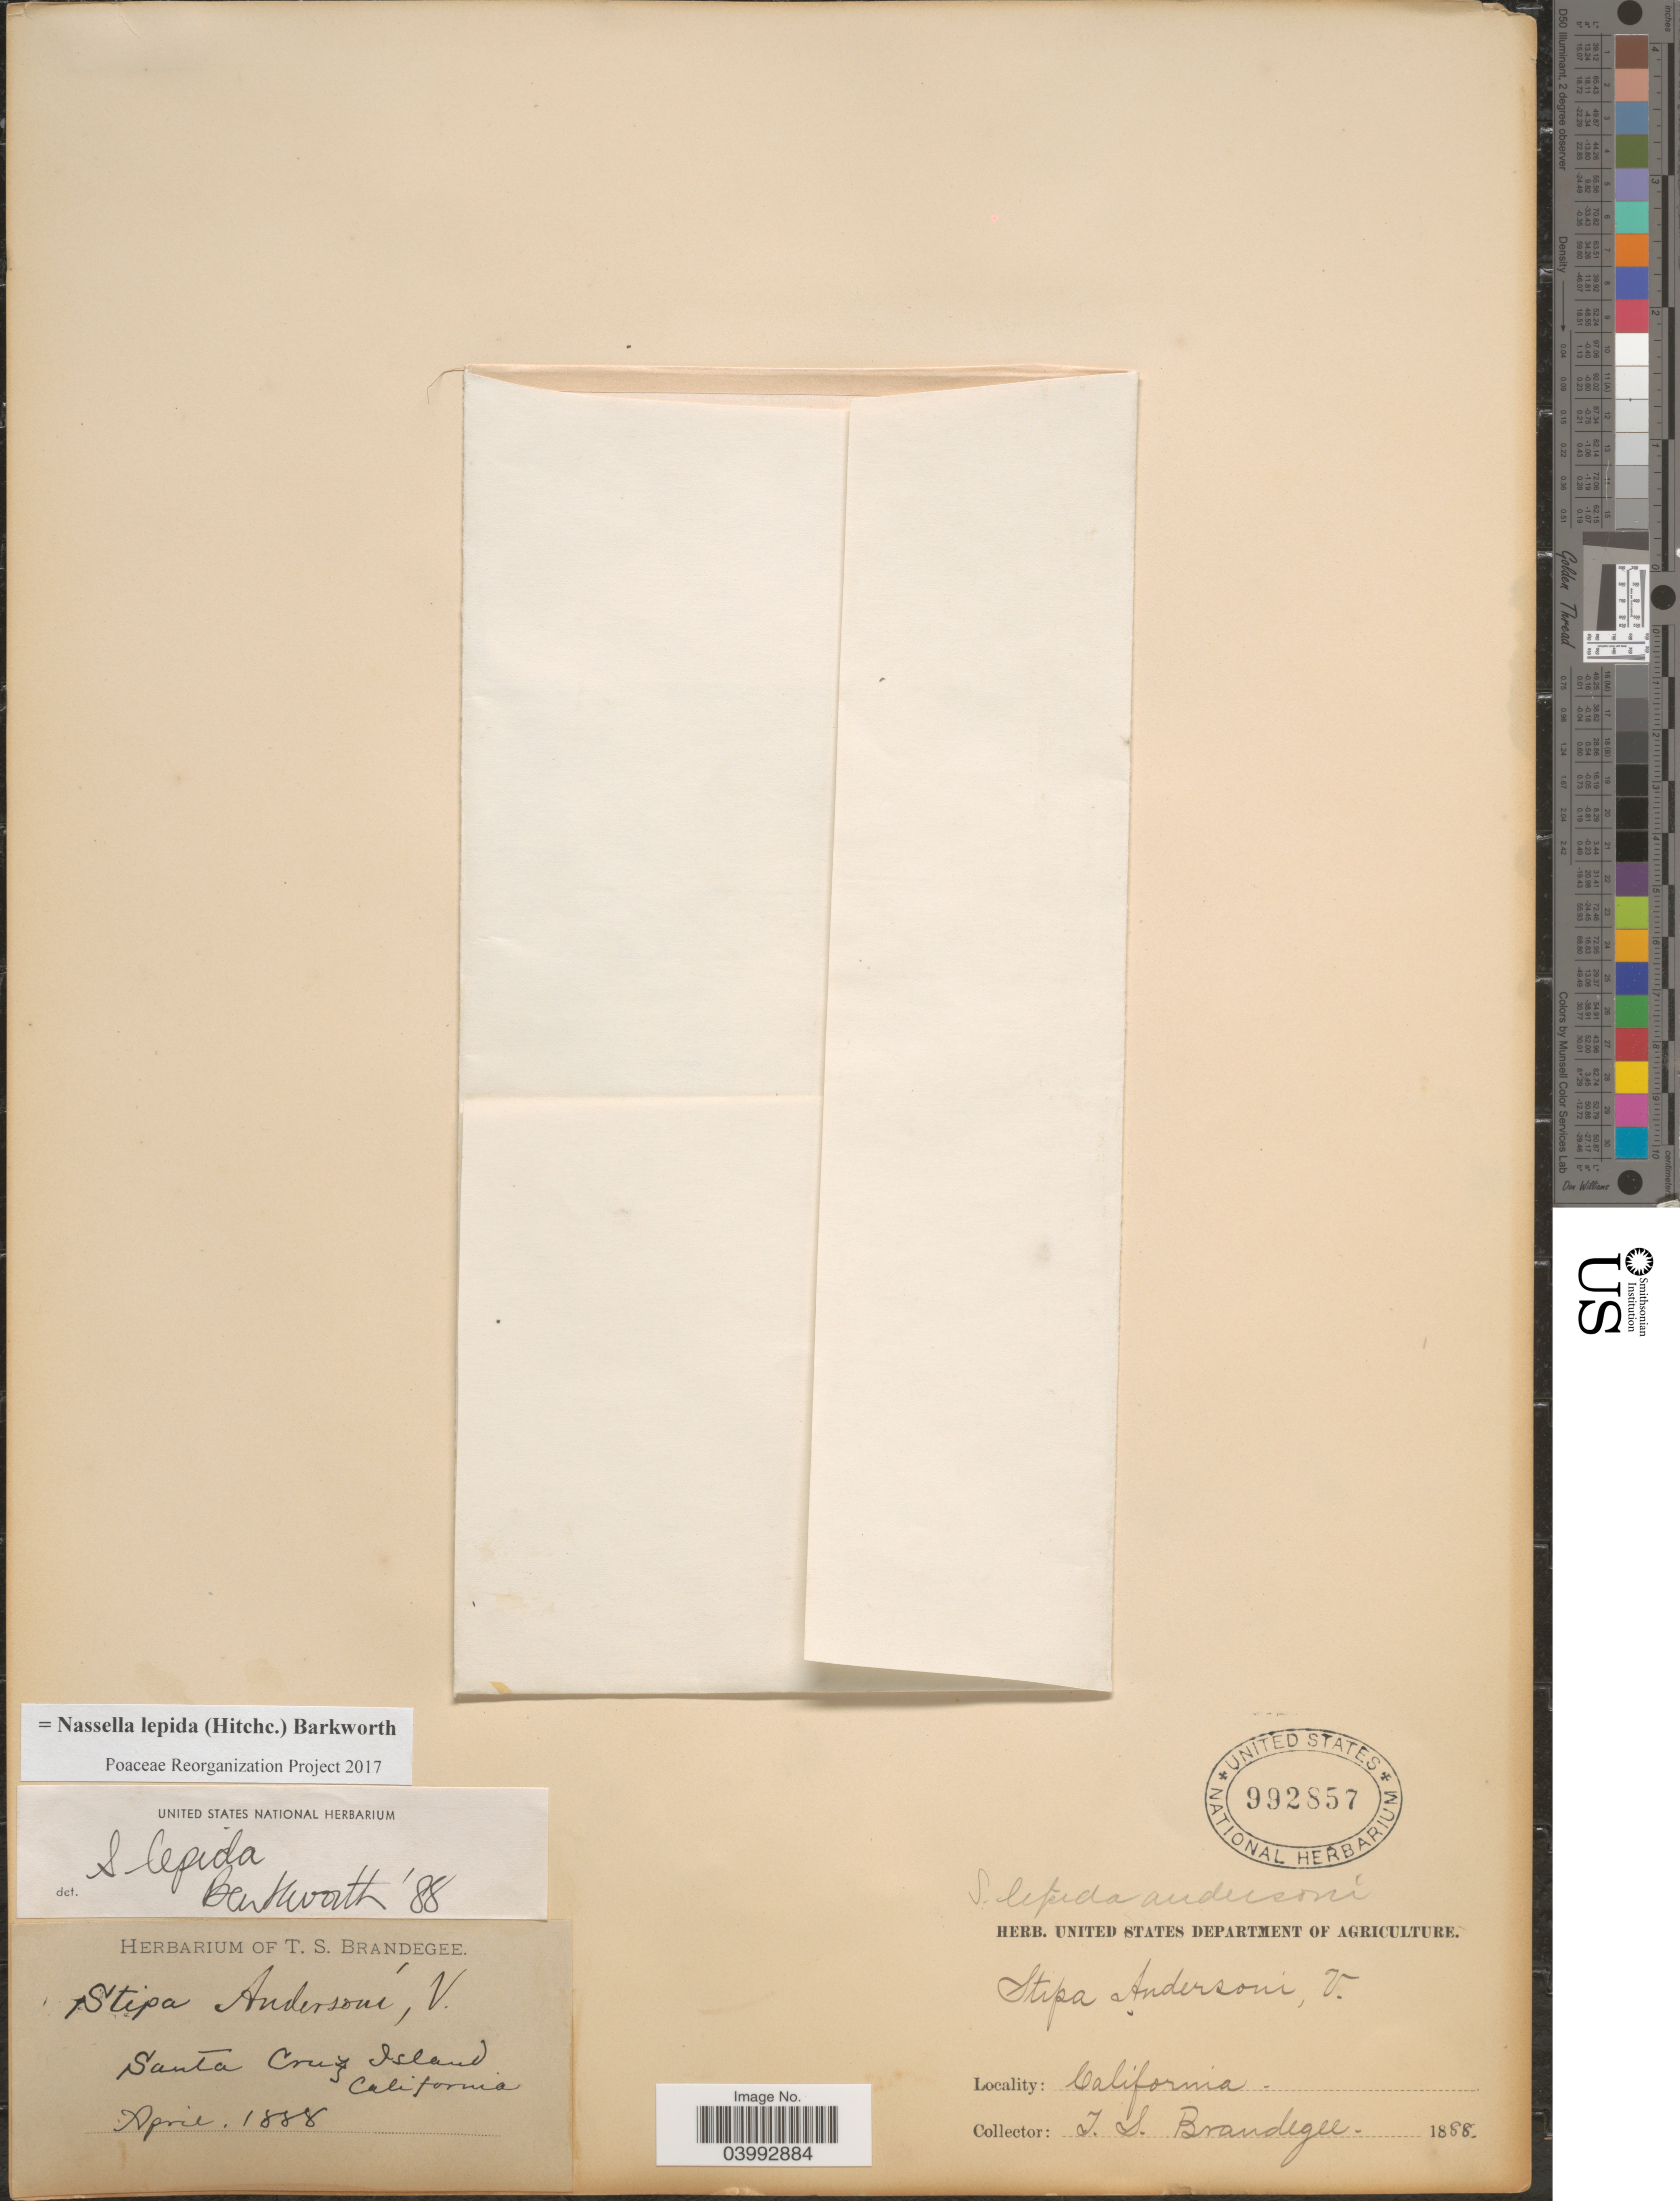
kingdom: Plantae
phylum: Tracheophyta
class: Liliopsida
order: Poales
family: Poaceae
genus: Nassella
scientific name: Nassella lepida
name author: (Hitchc.) Barkworth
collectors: T. S. Brandegee (herbarium)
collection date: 1888-04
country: United States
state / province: California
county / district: Santa Barbara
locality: Santa Cruz Island.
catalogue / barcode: US 992857